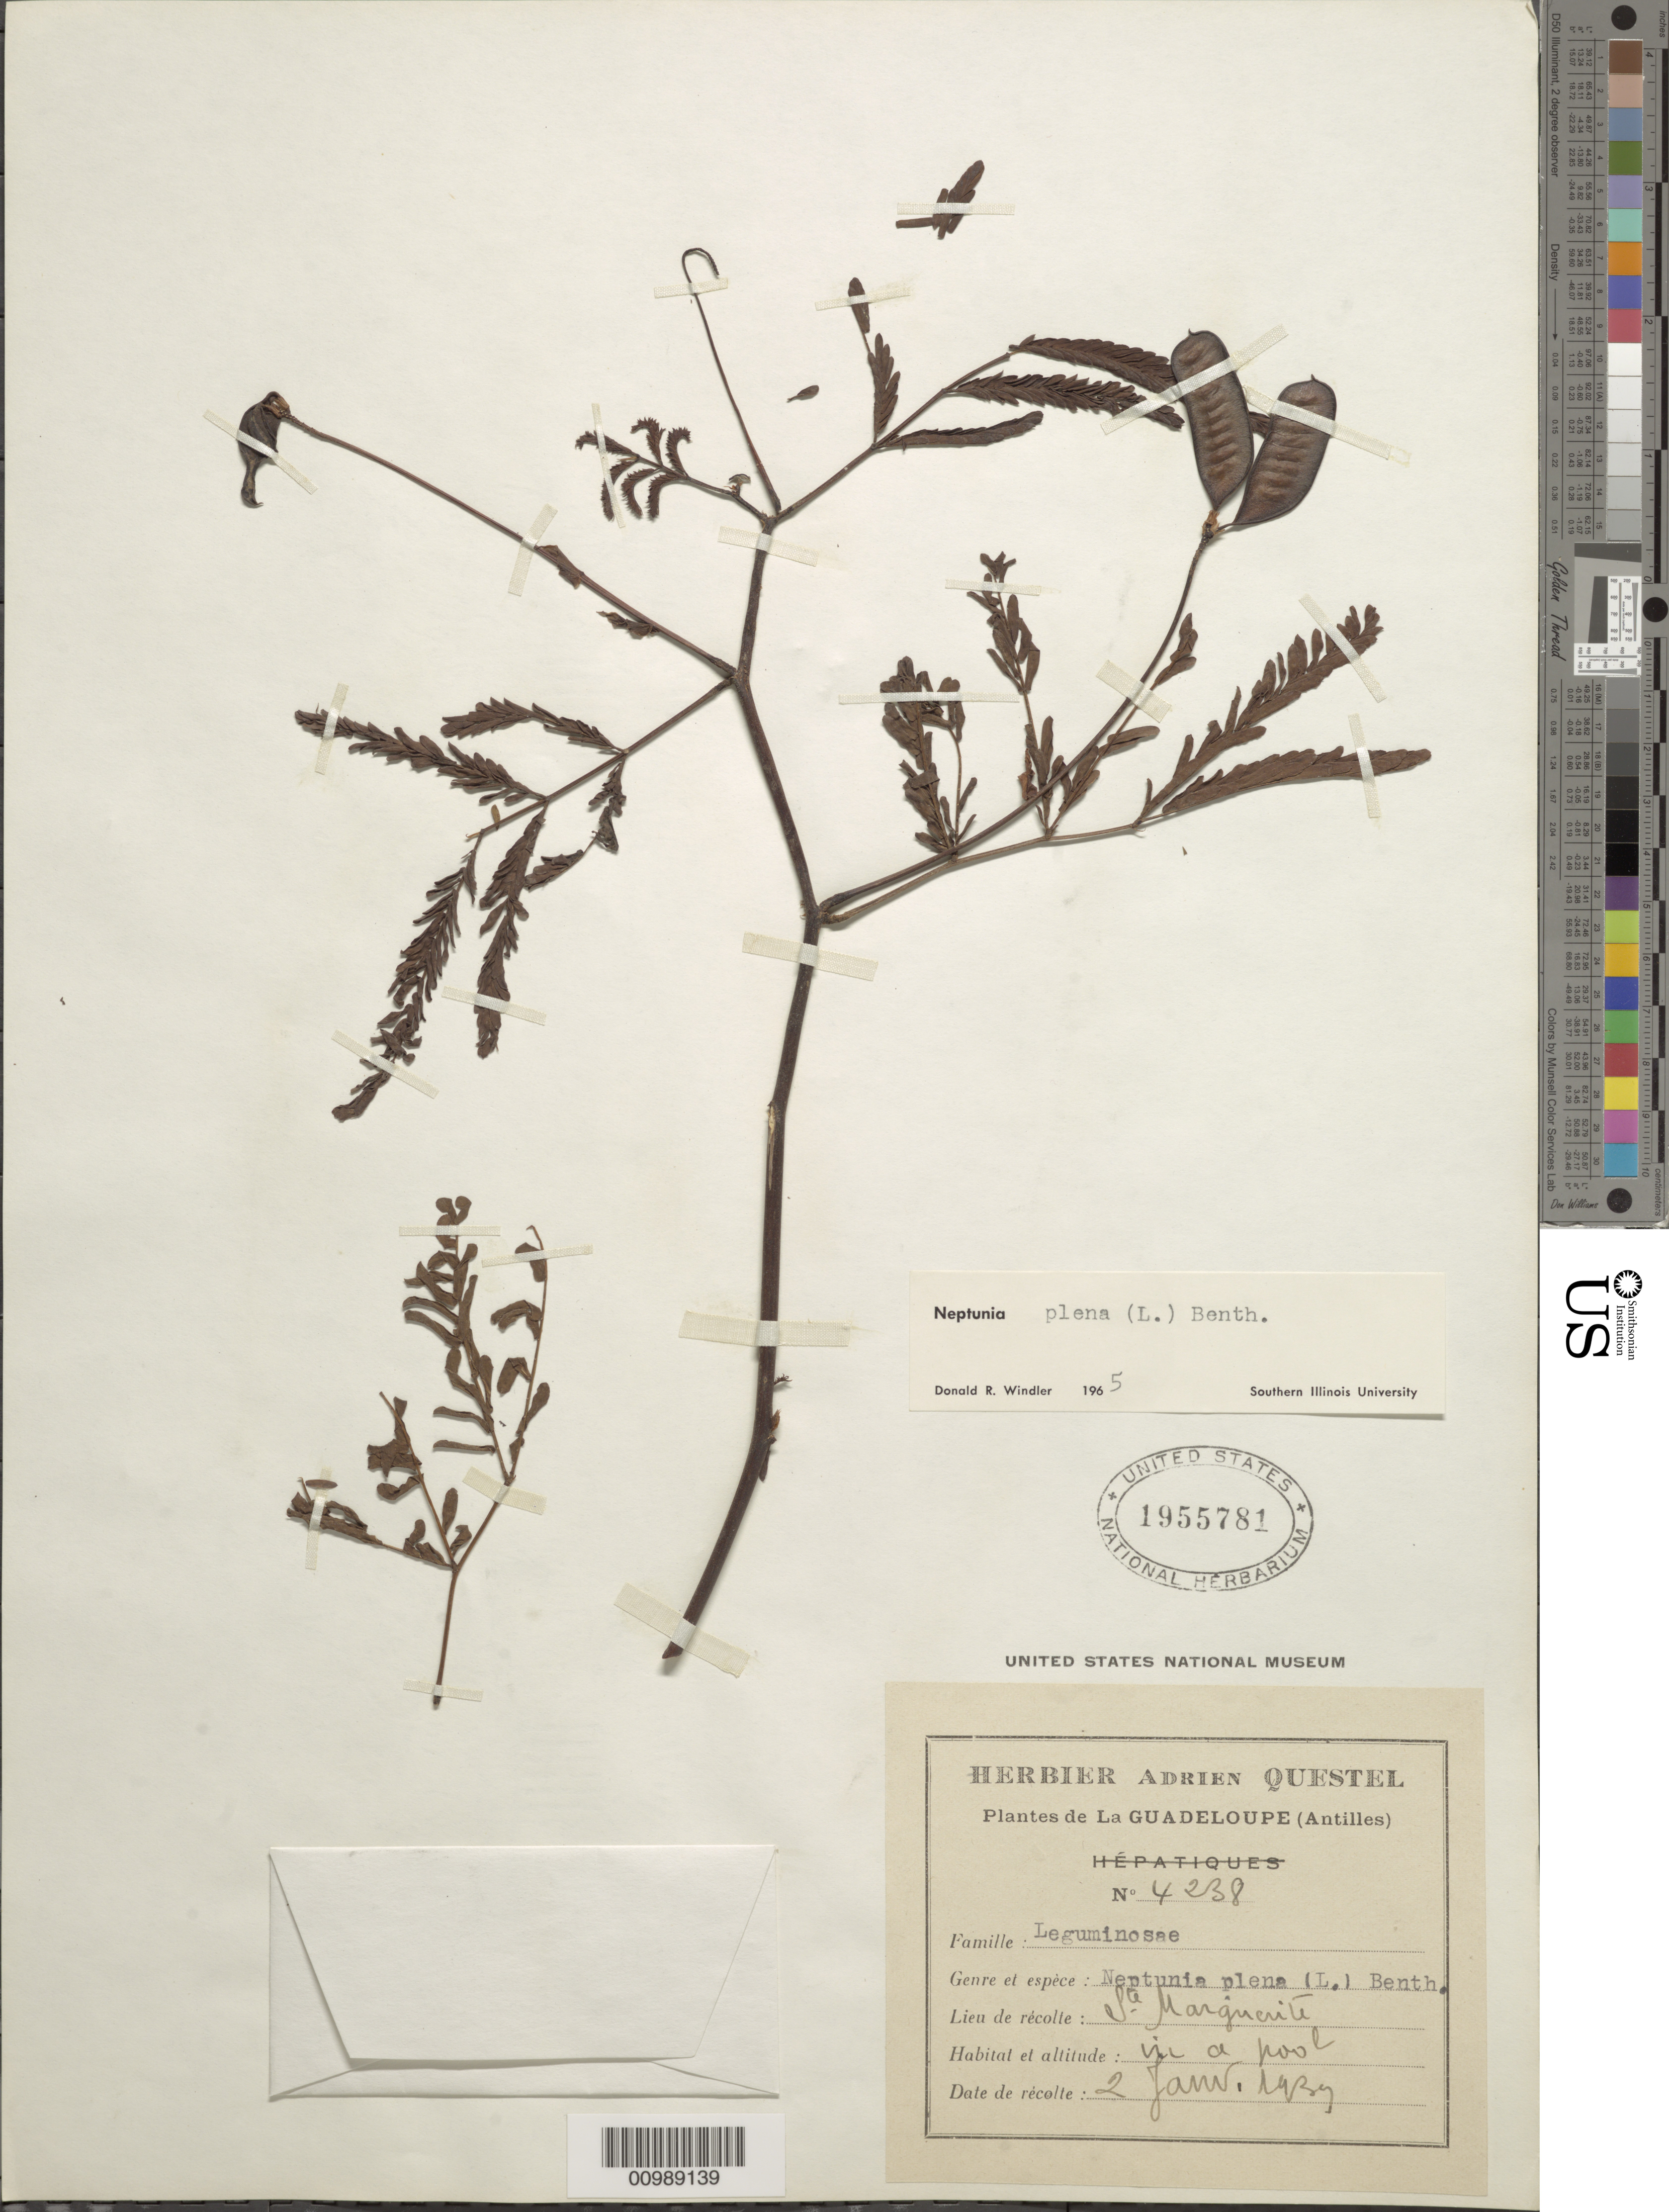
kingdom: Plantae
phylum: Tracheophyta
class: Magnoliopsida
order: Fabales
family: Fabaceae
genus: Neptunia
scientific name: Neptunia plena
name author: (L.) Benth.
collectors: A. Questel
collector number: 4238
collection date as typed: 02 Jan 1939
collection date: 1939-01-02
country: Guadeloupe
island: Grande Terre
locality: St. Margueite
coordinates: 0 N, 0 E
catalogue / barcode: US 1955781